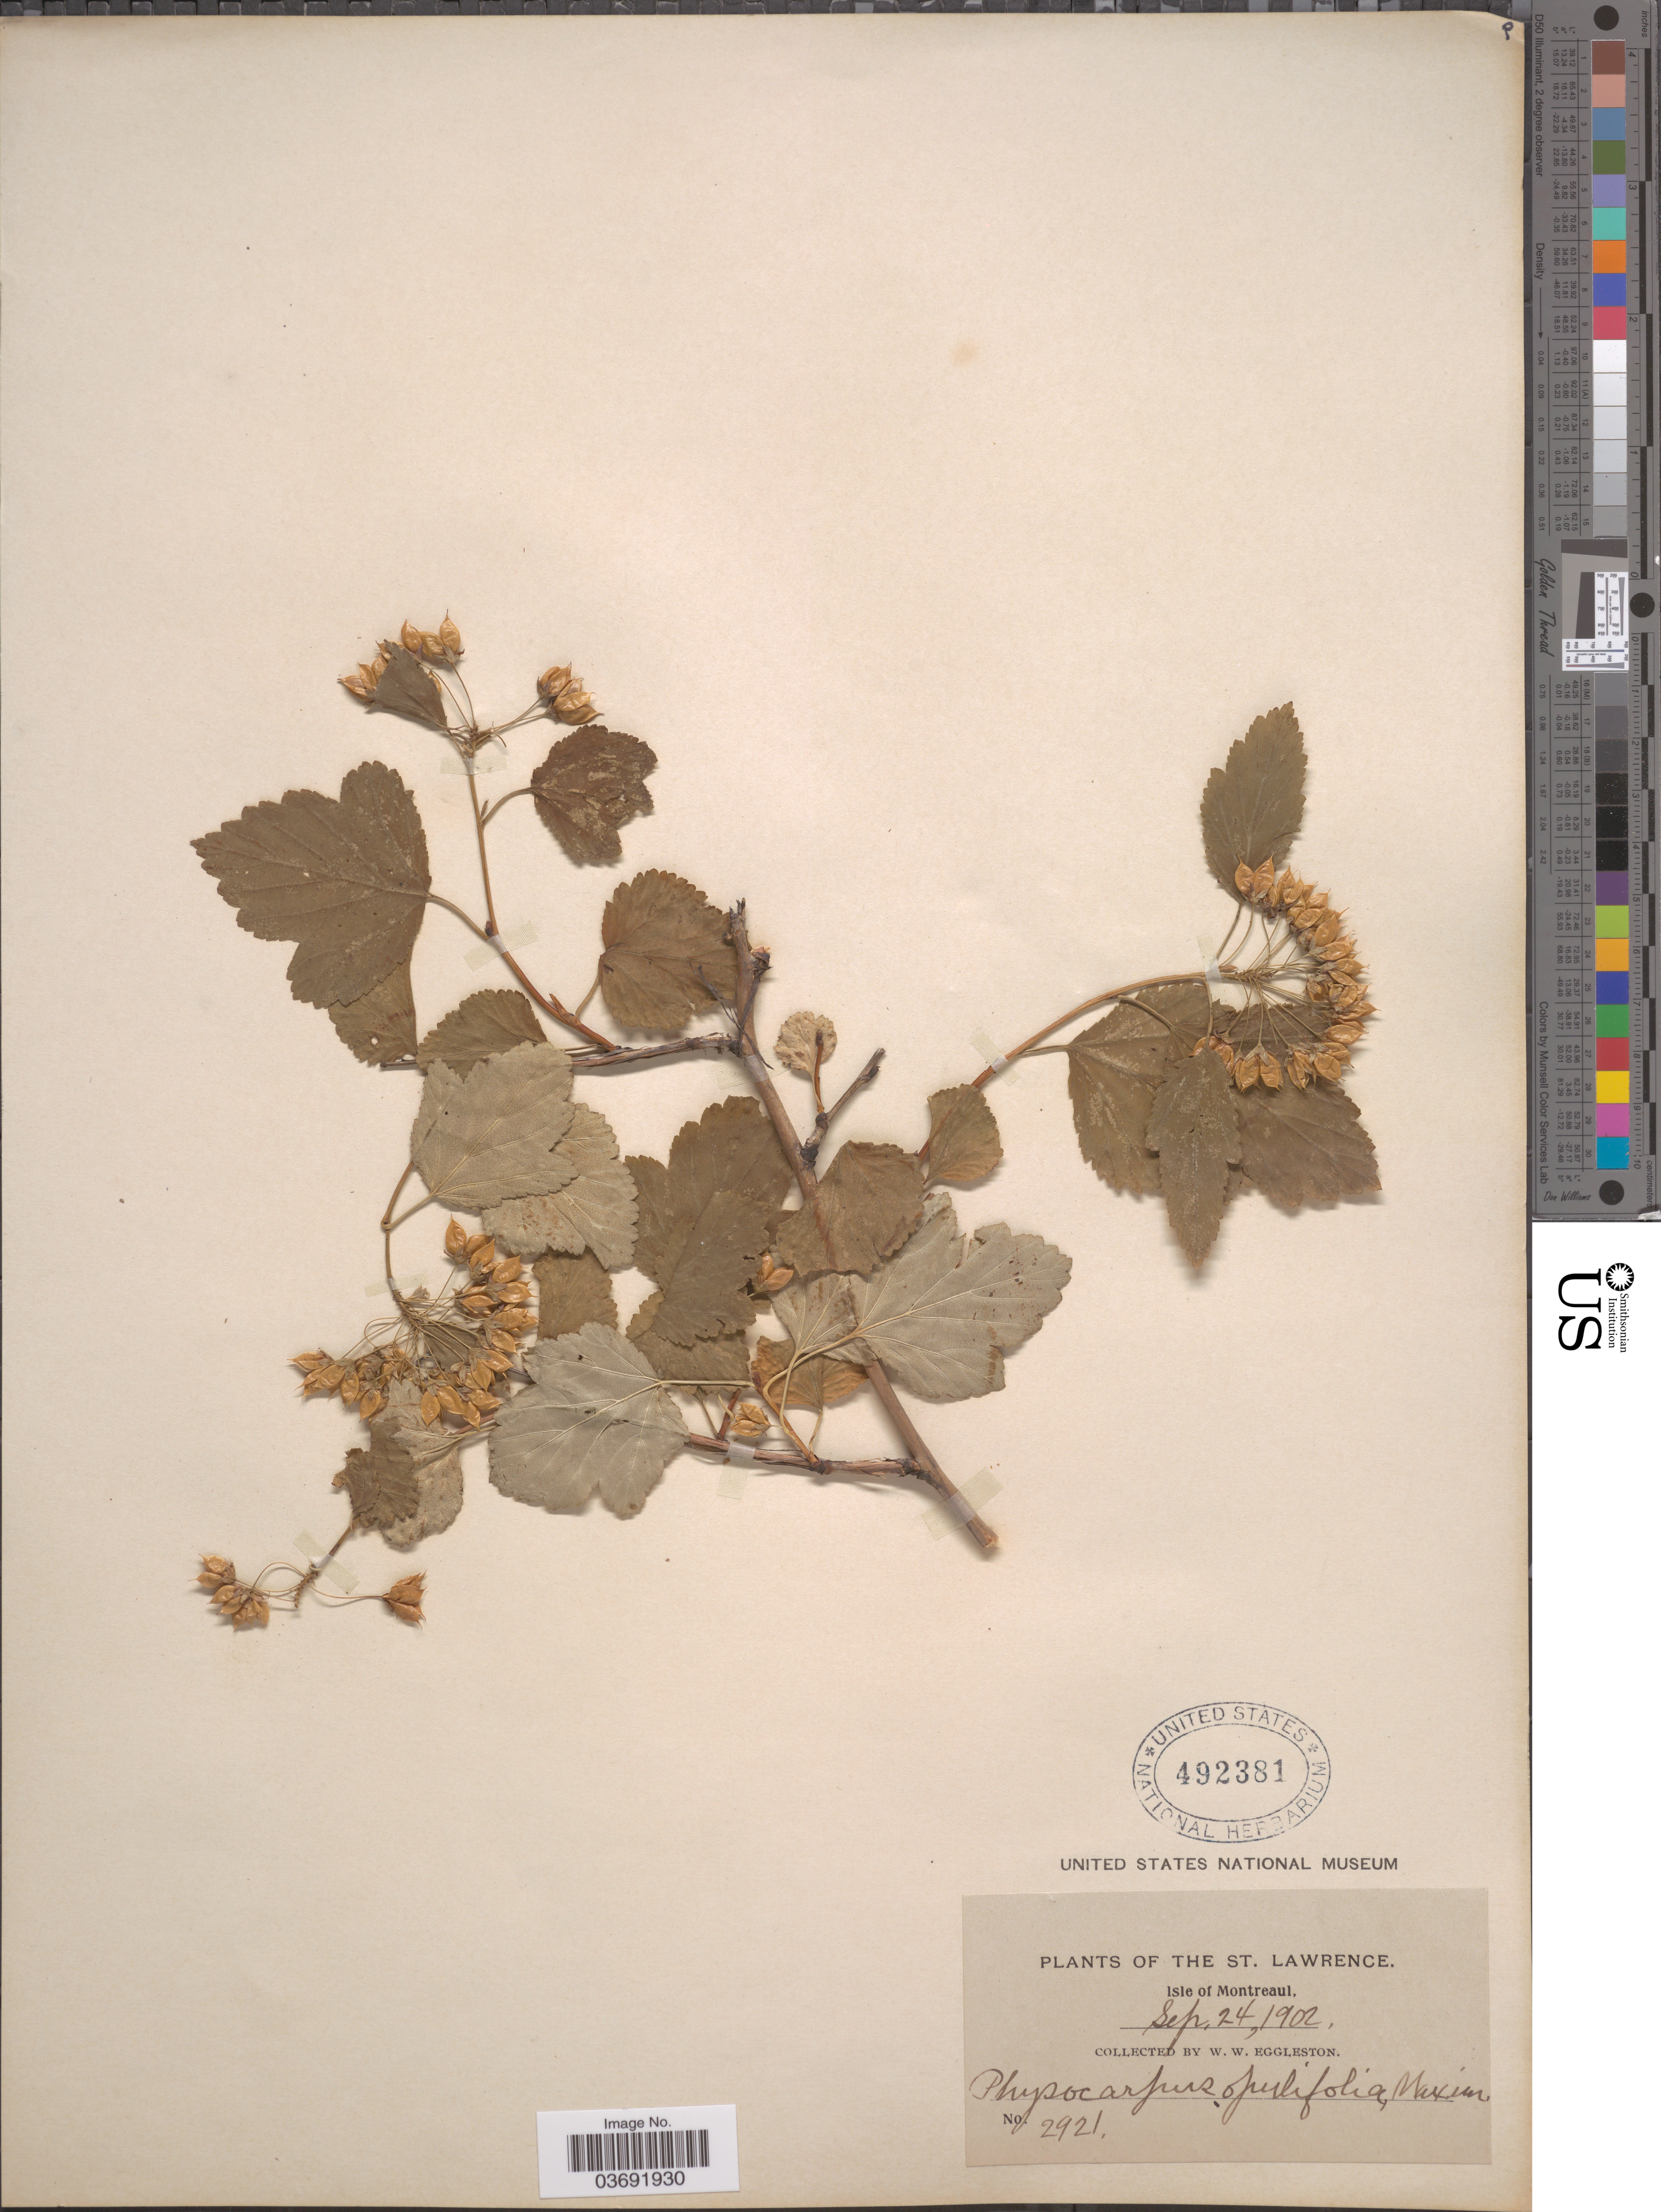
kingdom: Plantae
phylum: Tracheophyta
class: Magnoliopsida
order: Rosales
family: Rosaceae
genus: Physocarpus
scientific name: Physocarpus opulifolius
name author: (L.) Maxim.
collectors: W. W. Eggleston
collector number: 2921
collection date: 1902-09-24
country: Canada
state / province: Quebec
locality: St. Lawrence. Isle of Montreaul.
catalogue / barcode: US 492381